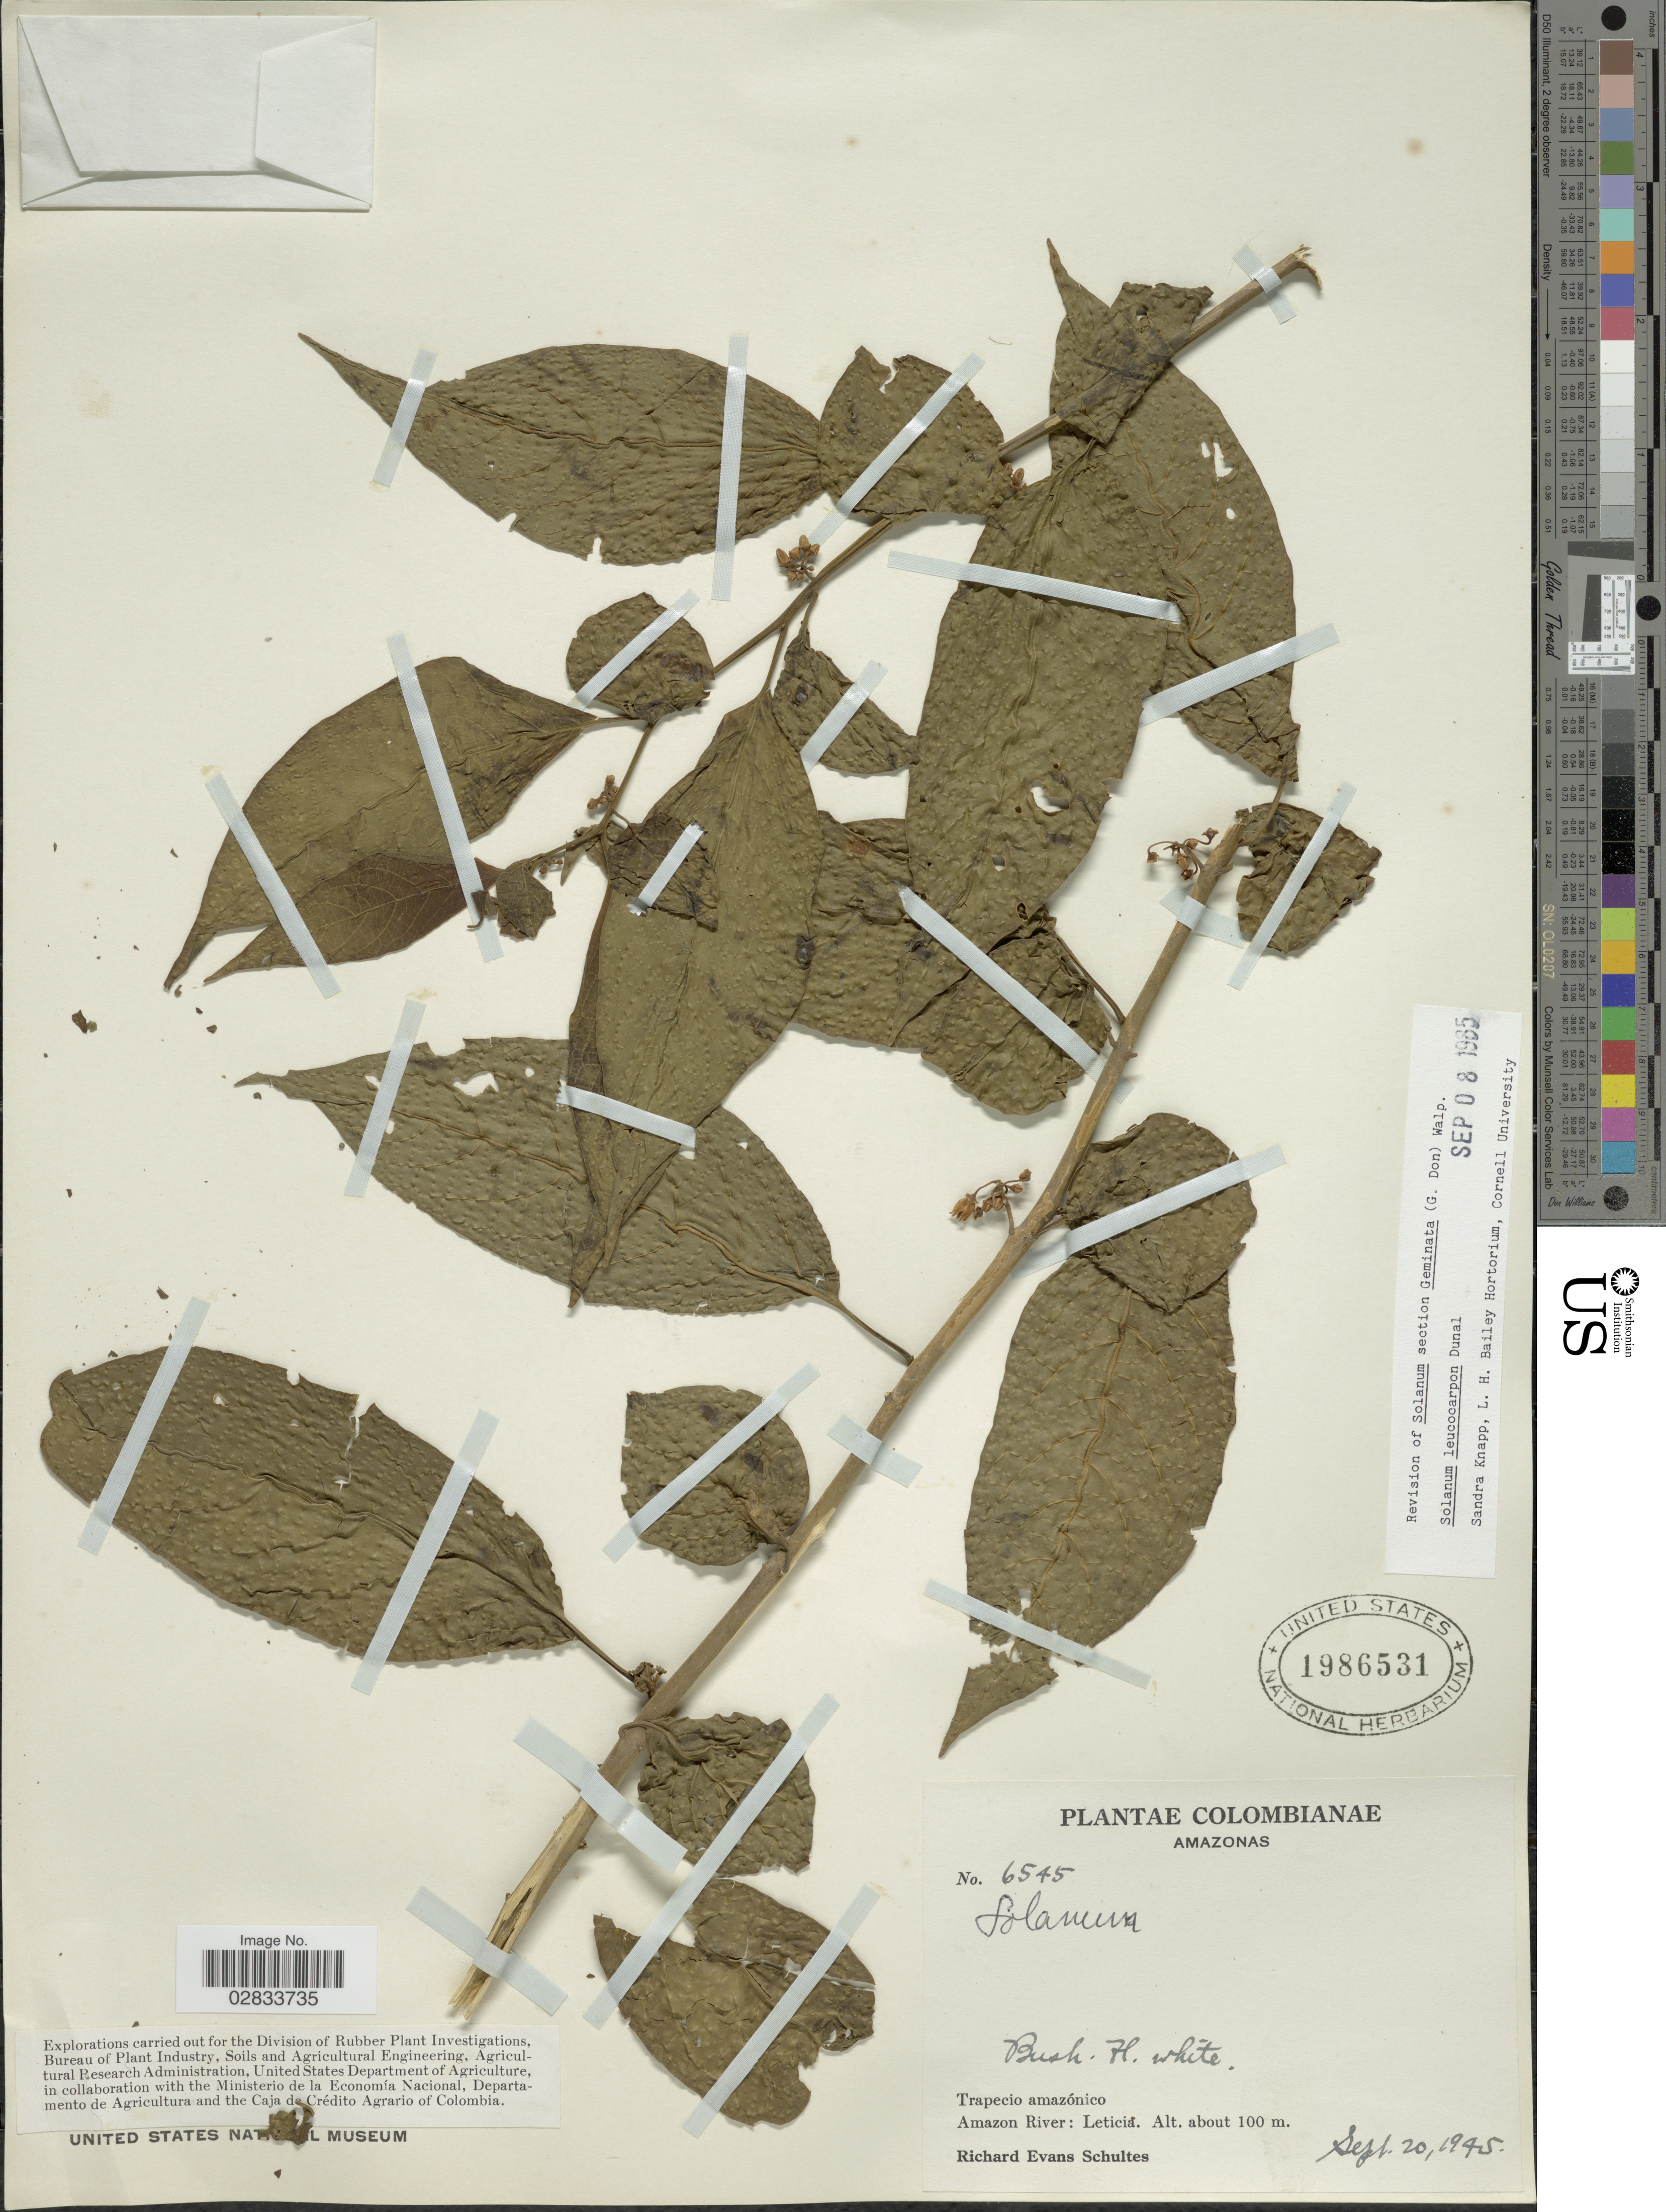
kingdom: Plantae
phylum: Tracheophyta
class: Magnoliopsida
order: Solanales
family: Solanaceae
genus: Solanum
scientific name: Solanum leucocarpon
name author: Dunal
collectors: R. E. Schultes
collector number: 6545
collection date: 1945-09-20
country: Colombia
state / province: Amazônas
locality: Trapecio amazónico, Amazon River: Leticiá.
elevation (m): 100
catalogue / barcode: US 1986531